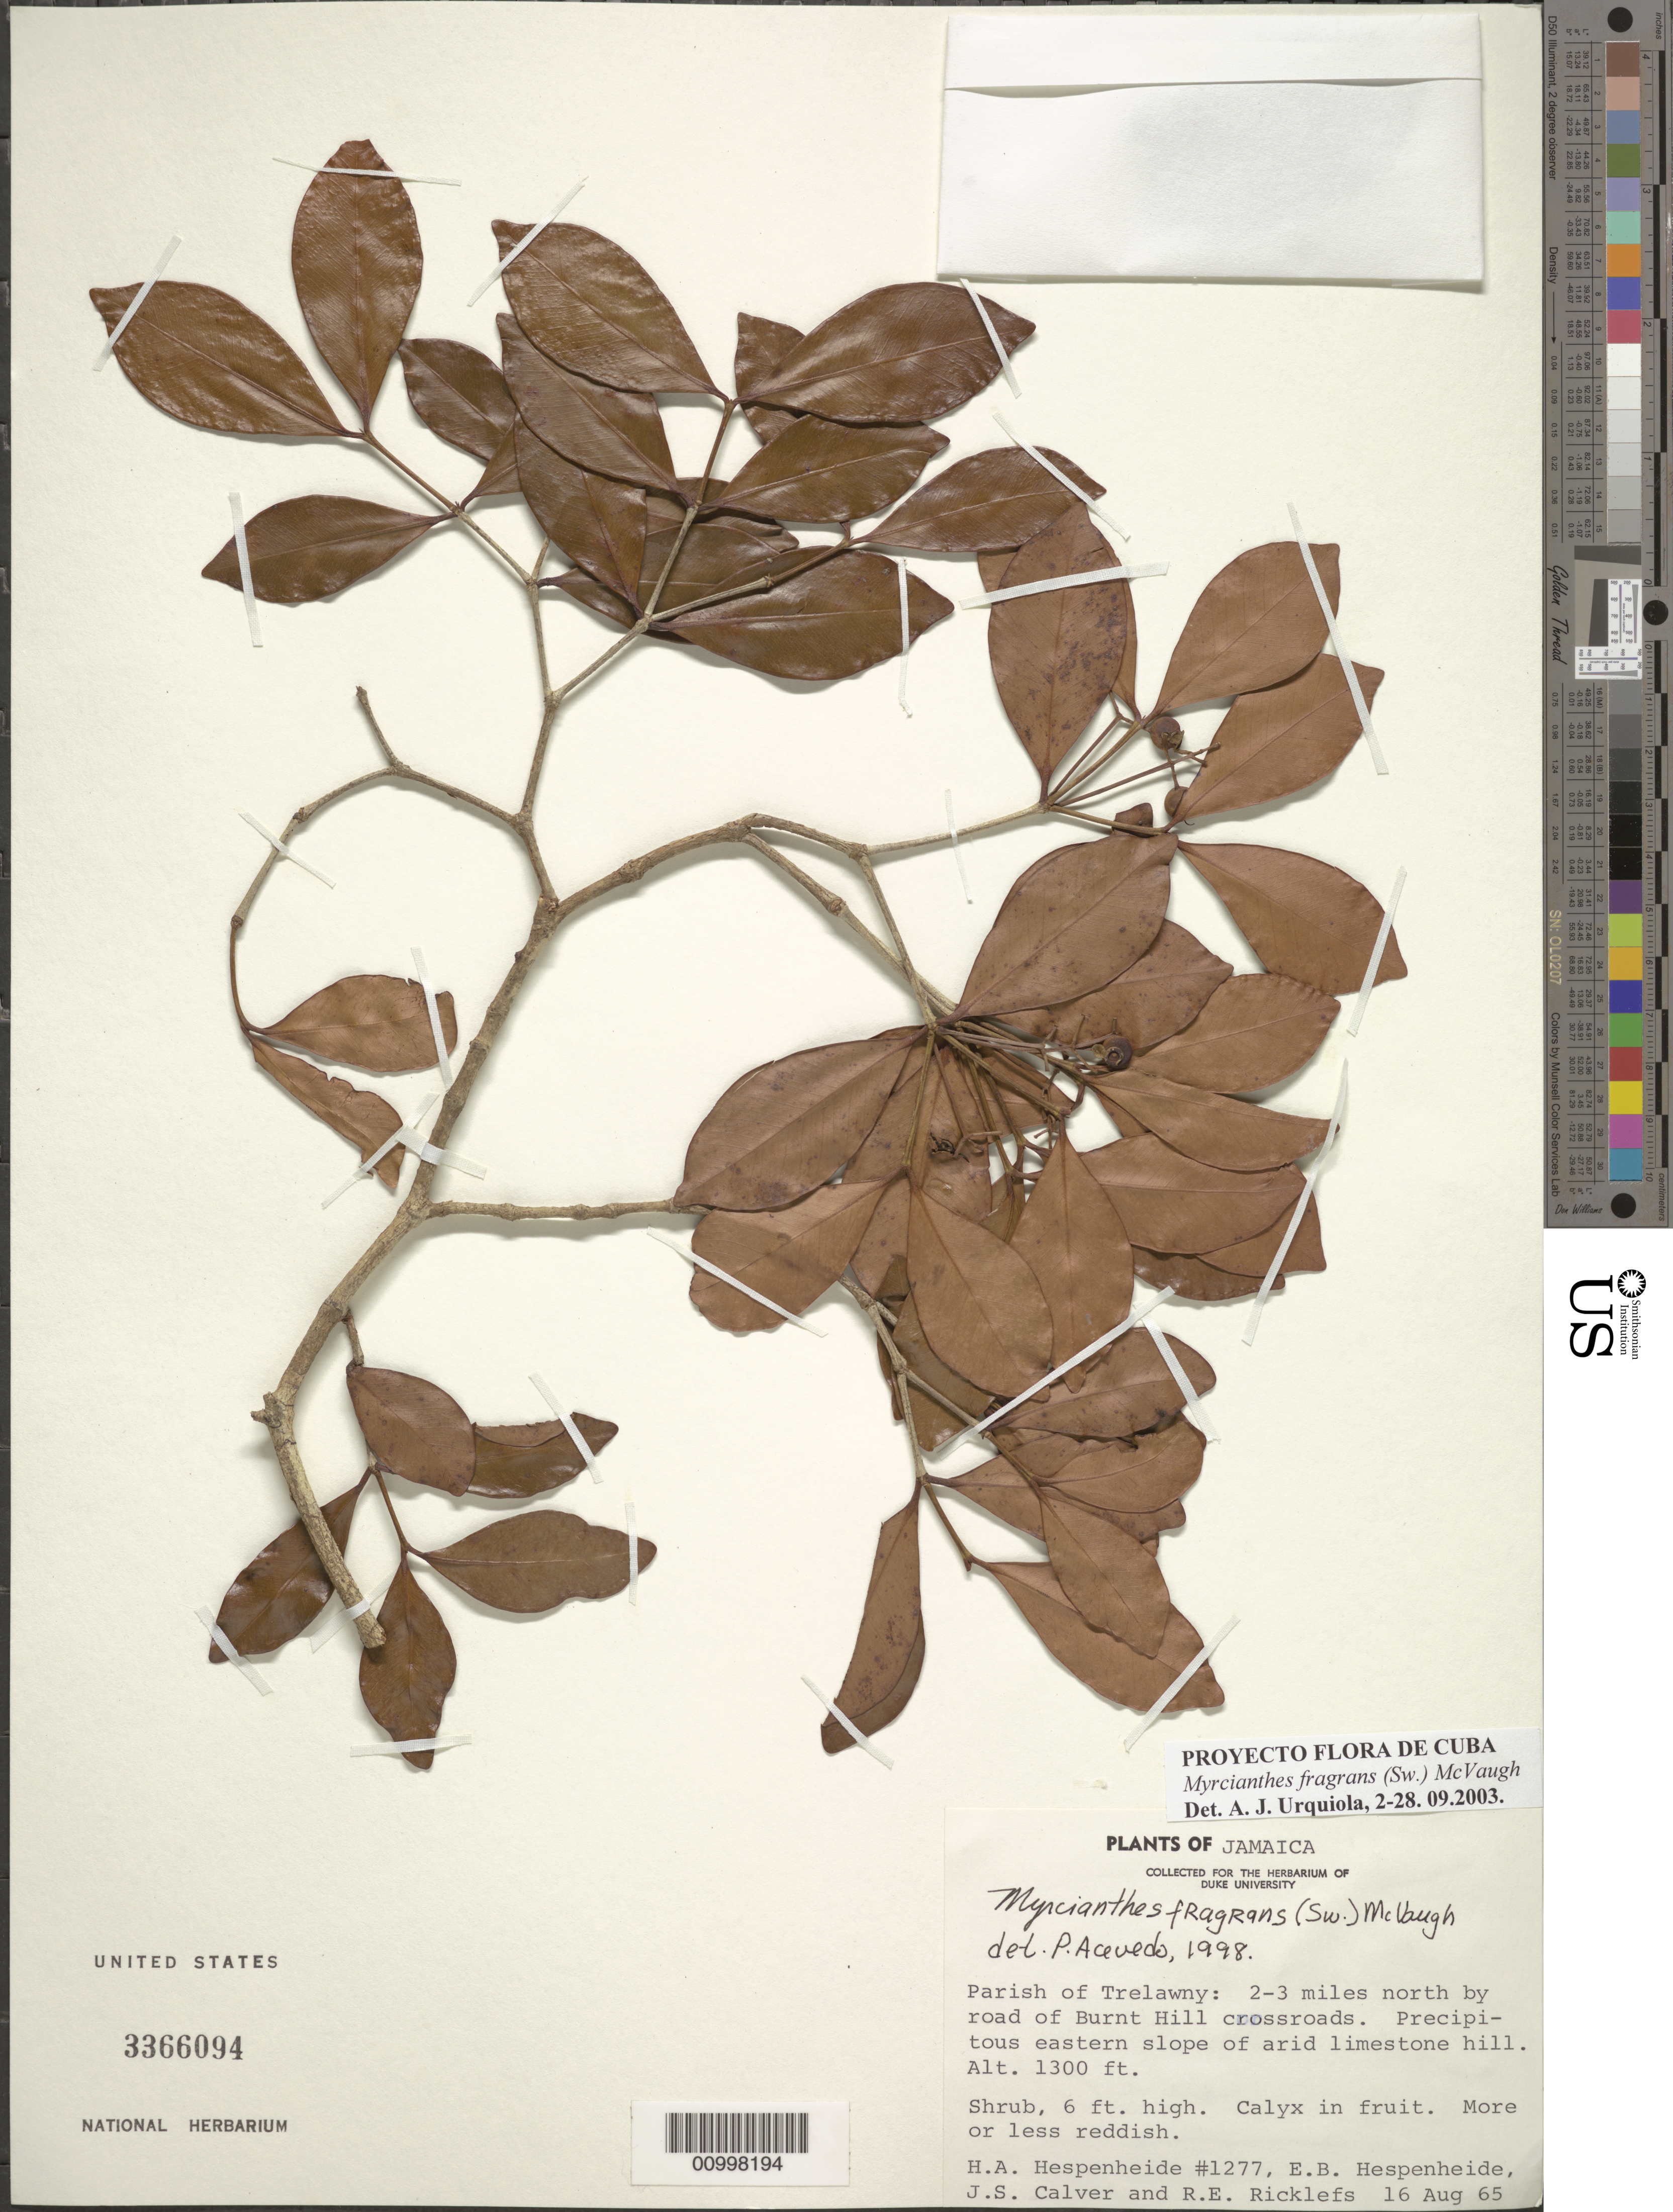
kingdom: Plantae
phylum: Tracheophyta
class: Magnoliopsida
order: Myrtales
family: Myrtaceae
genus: Myrcianthes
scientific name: Myrcianthes fragrans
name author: (Sw.) McVaugh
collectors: H. A. Hespenheide, E. Hespenheide, J. Calver & R. Ricklefs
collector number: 1277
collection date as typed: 16 Aug 1965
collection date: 1965-08-16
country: Jamaica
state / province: Trelawny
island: Jamaica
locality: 2-3 miles north by road of Burnt Hill crossroads. Precipitous eastern slope of hill.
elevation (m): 396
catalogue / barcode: US 3366094